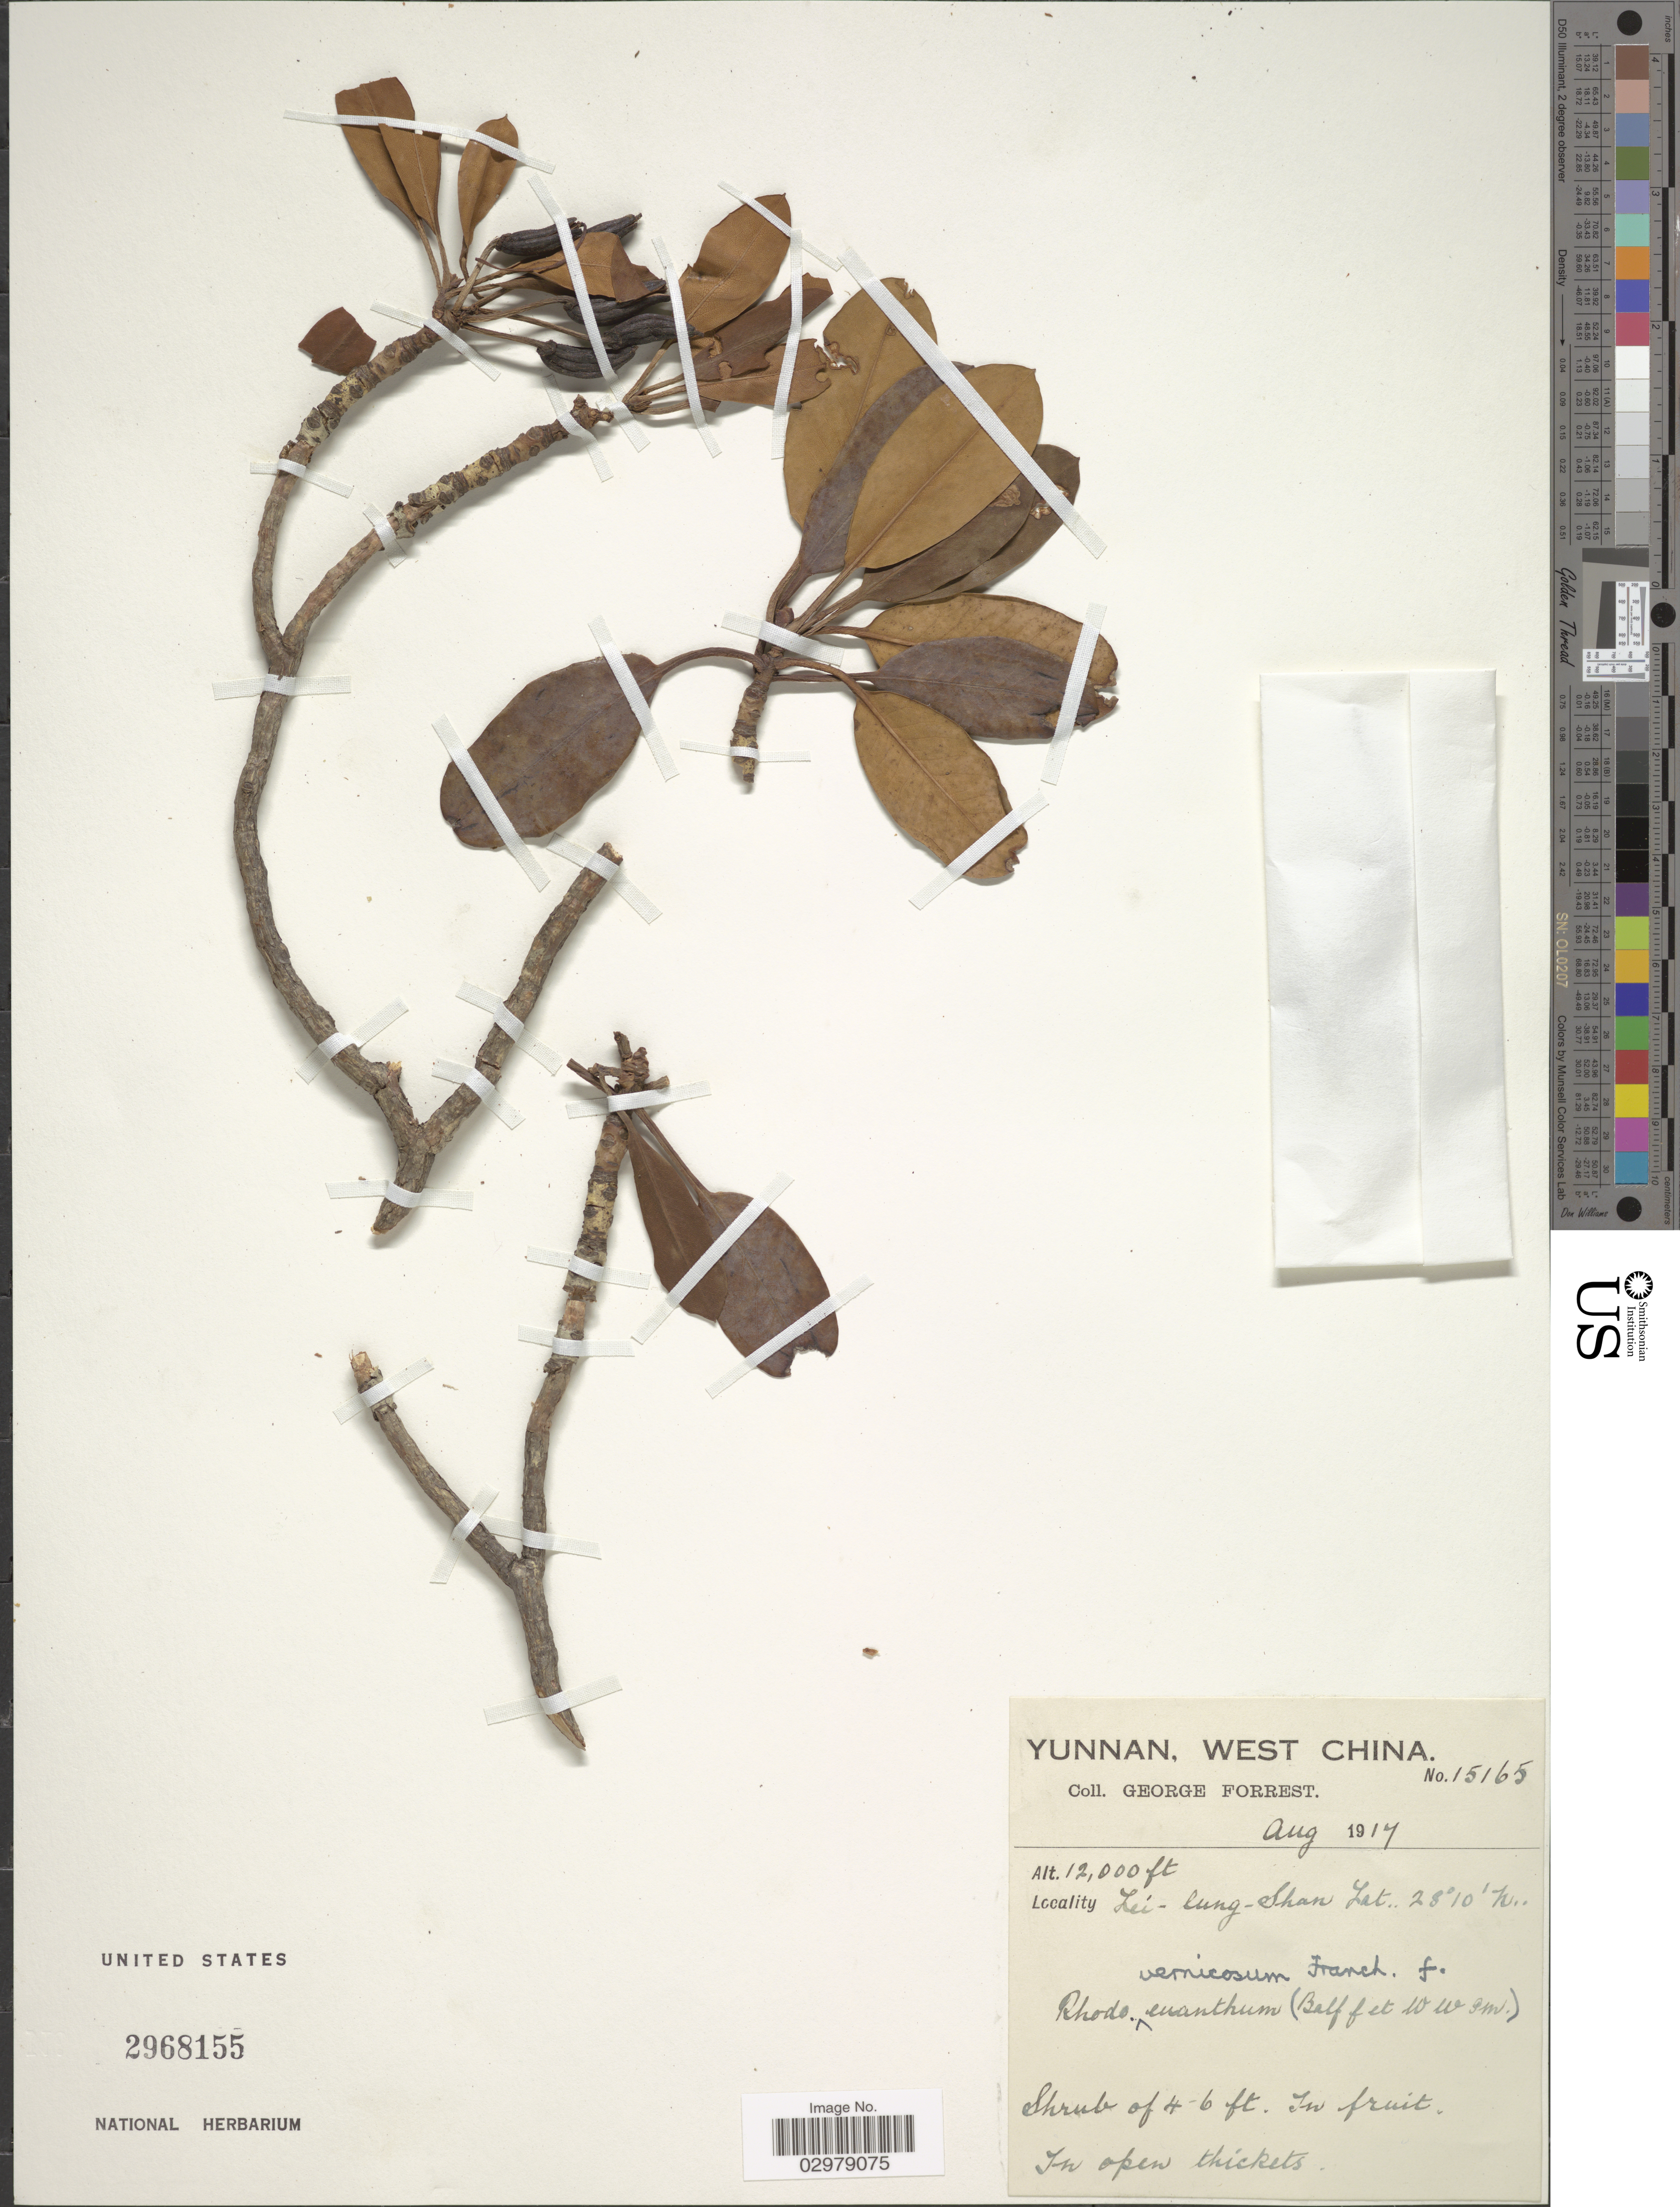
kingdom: Plantae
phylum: Tracheophyta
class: Magnoliopsida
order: Ericales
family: Ericaceae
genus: Rhododendron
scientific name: Rhododendron vernicosum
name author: Franch.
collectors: G. Forrest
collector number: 15165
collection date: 1917-08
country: China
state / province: Yunnan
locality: West China. Lei - lung - Shan.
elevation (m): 3658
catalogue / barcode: US 2968155